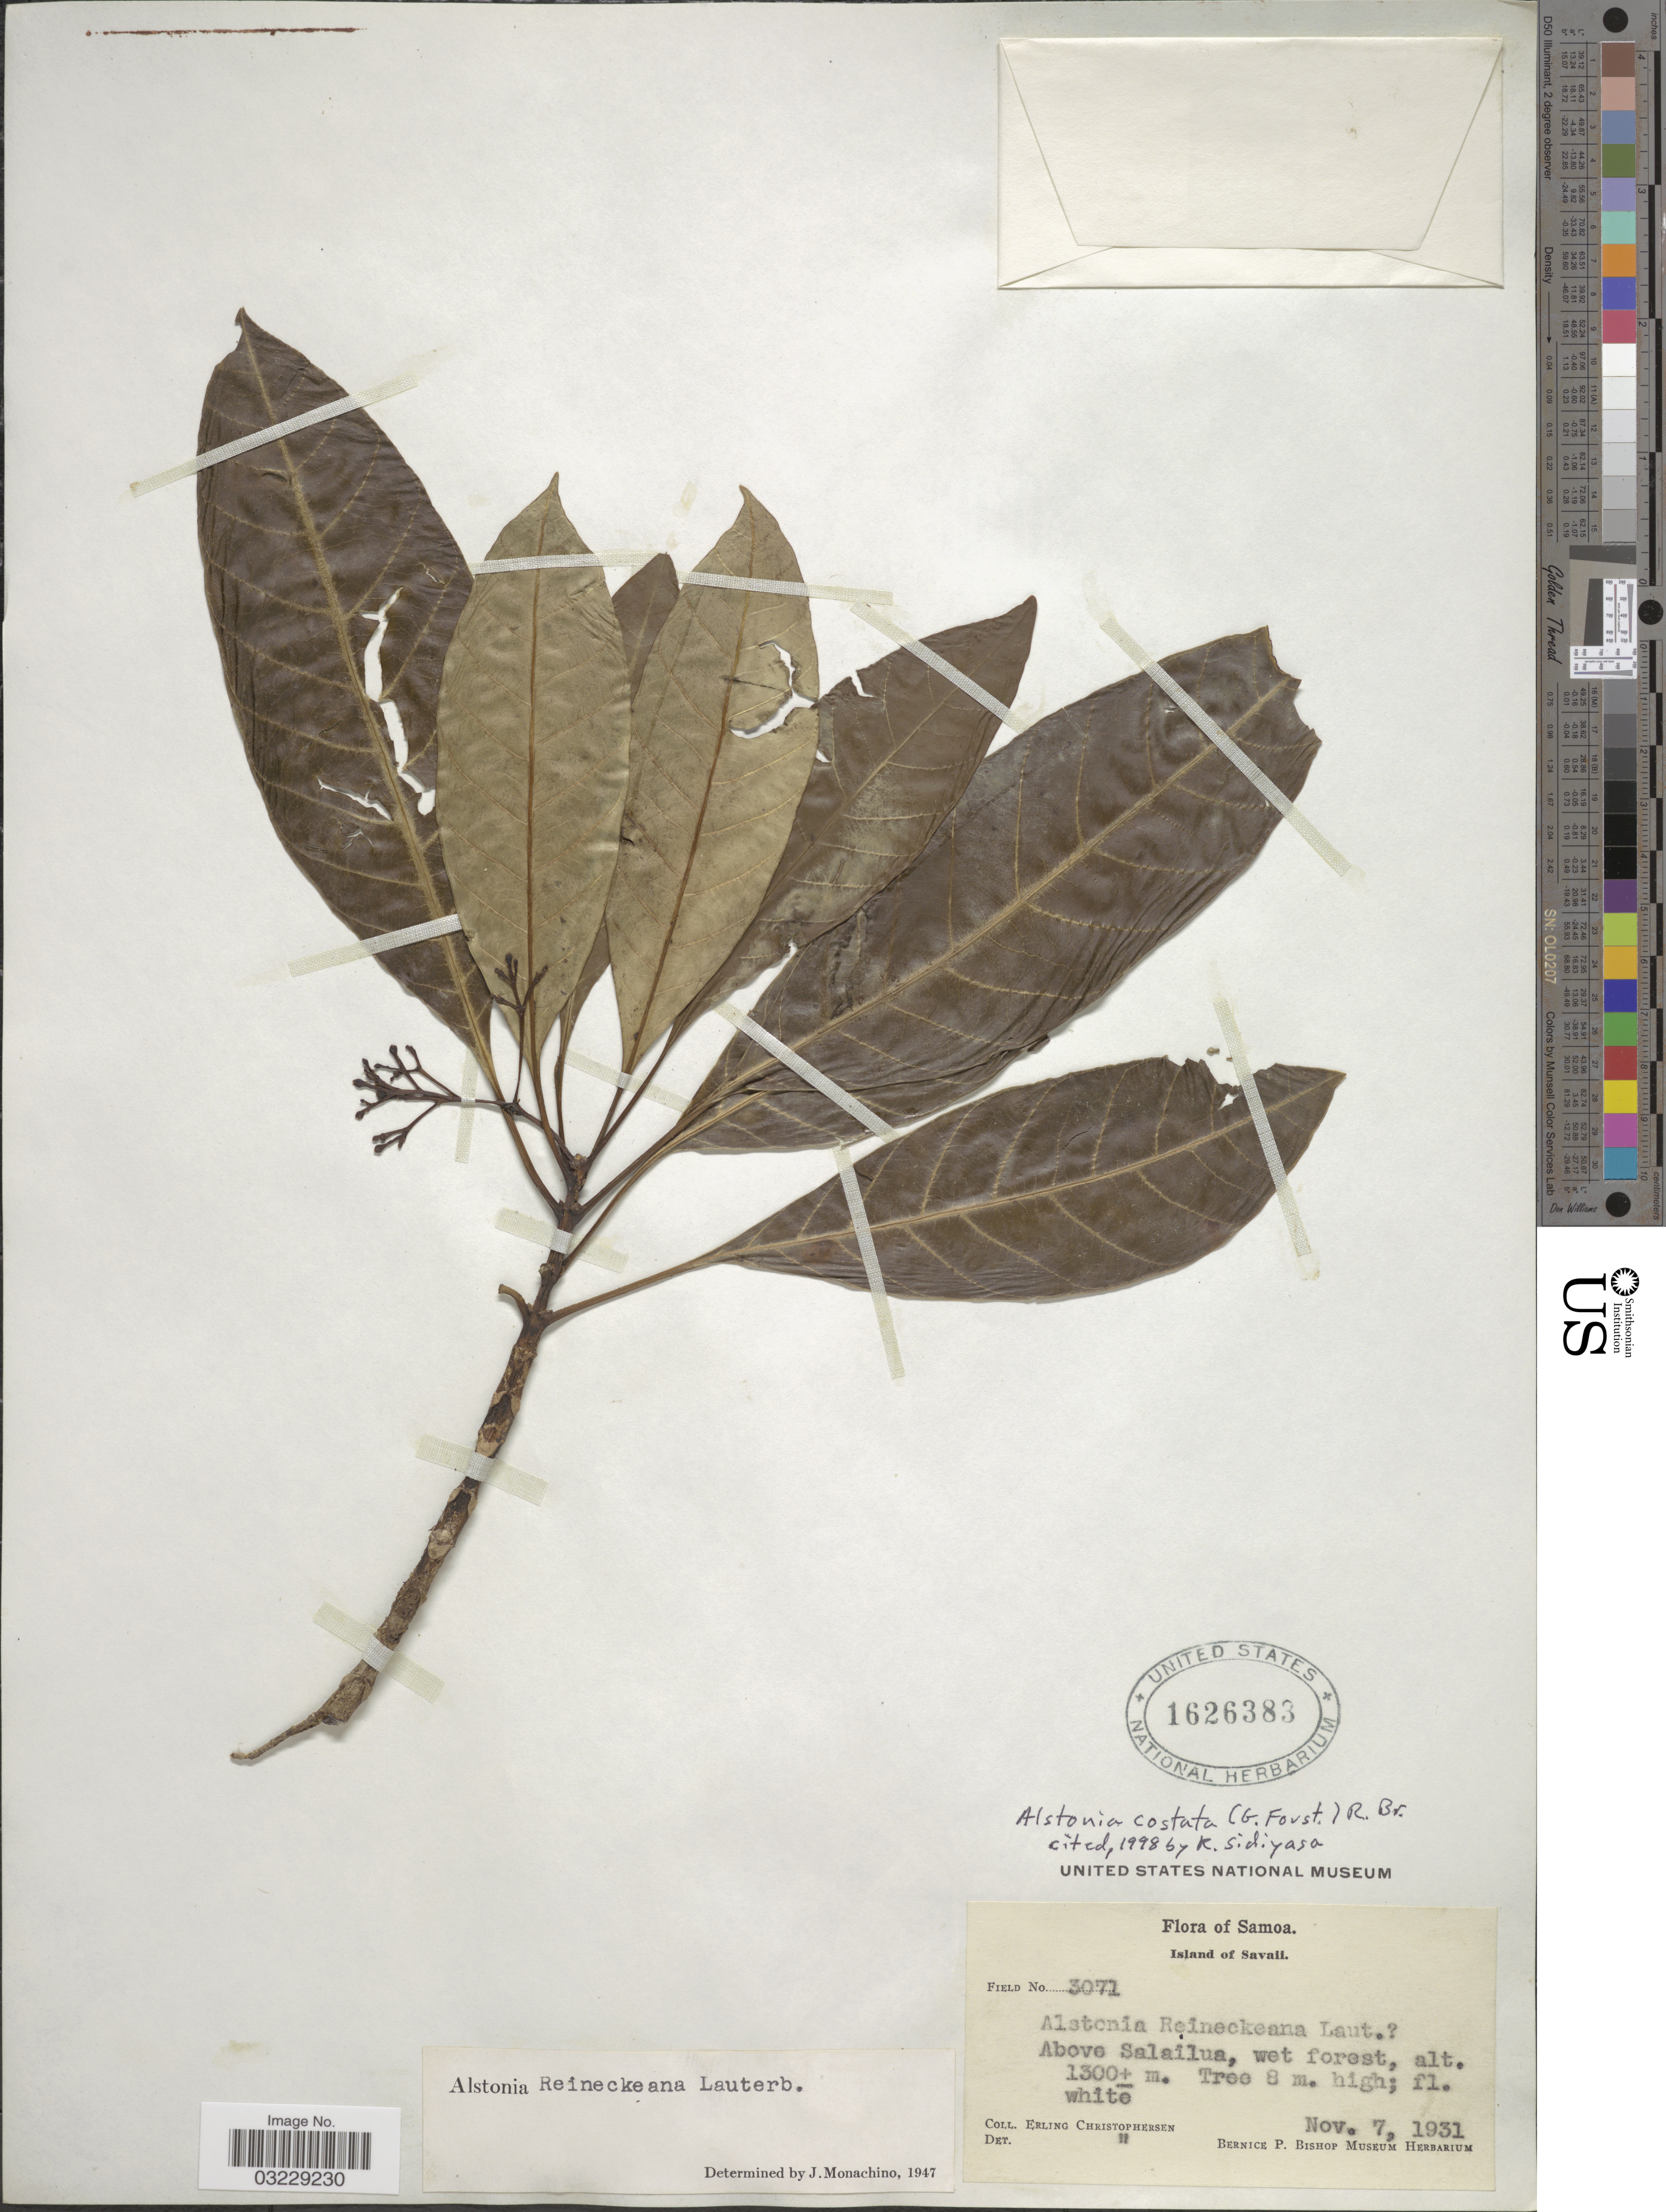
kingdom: Plantae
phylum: Tracheophyta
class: Magnoliopsida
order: Gentianales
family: Apocynaceae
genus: Alstonia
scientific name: Alstonia costata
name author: (G. Forst.) R. Br.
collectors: E. Christophersen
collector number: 3071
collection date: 1931-11-07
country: Samoa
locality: Samoa. Savaii. Above Salailua.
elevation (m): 1300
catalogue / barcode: US 1626383